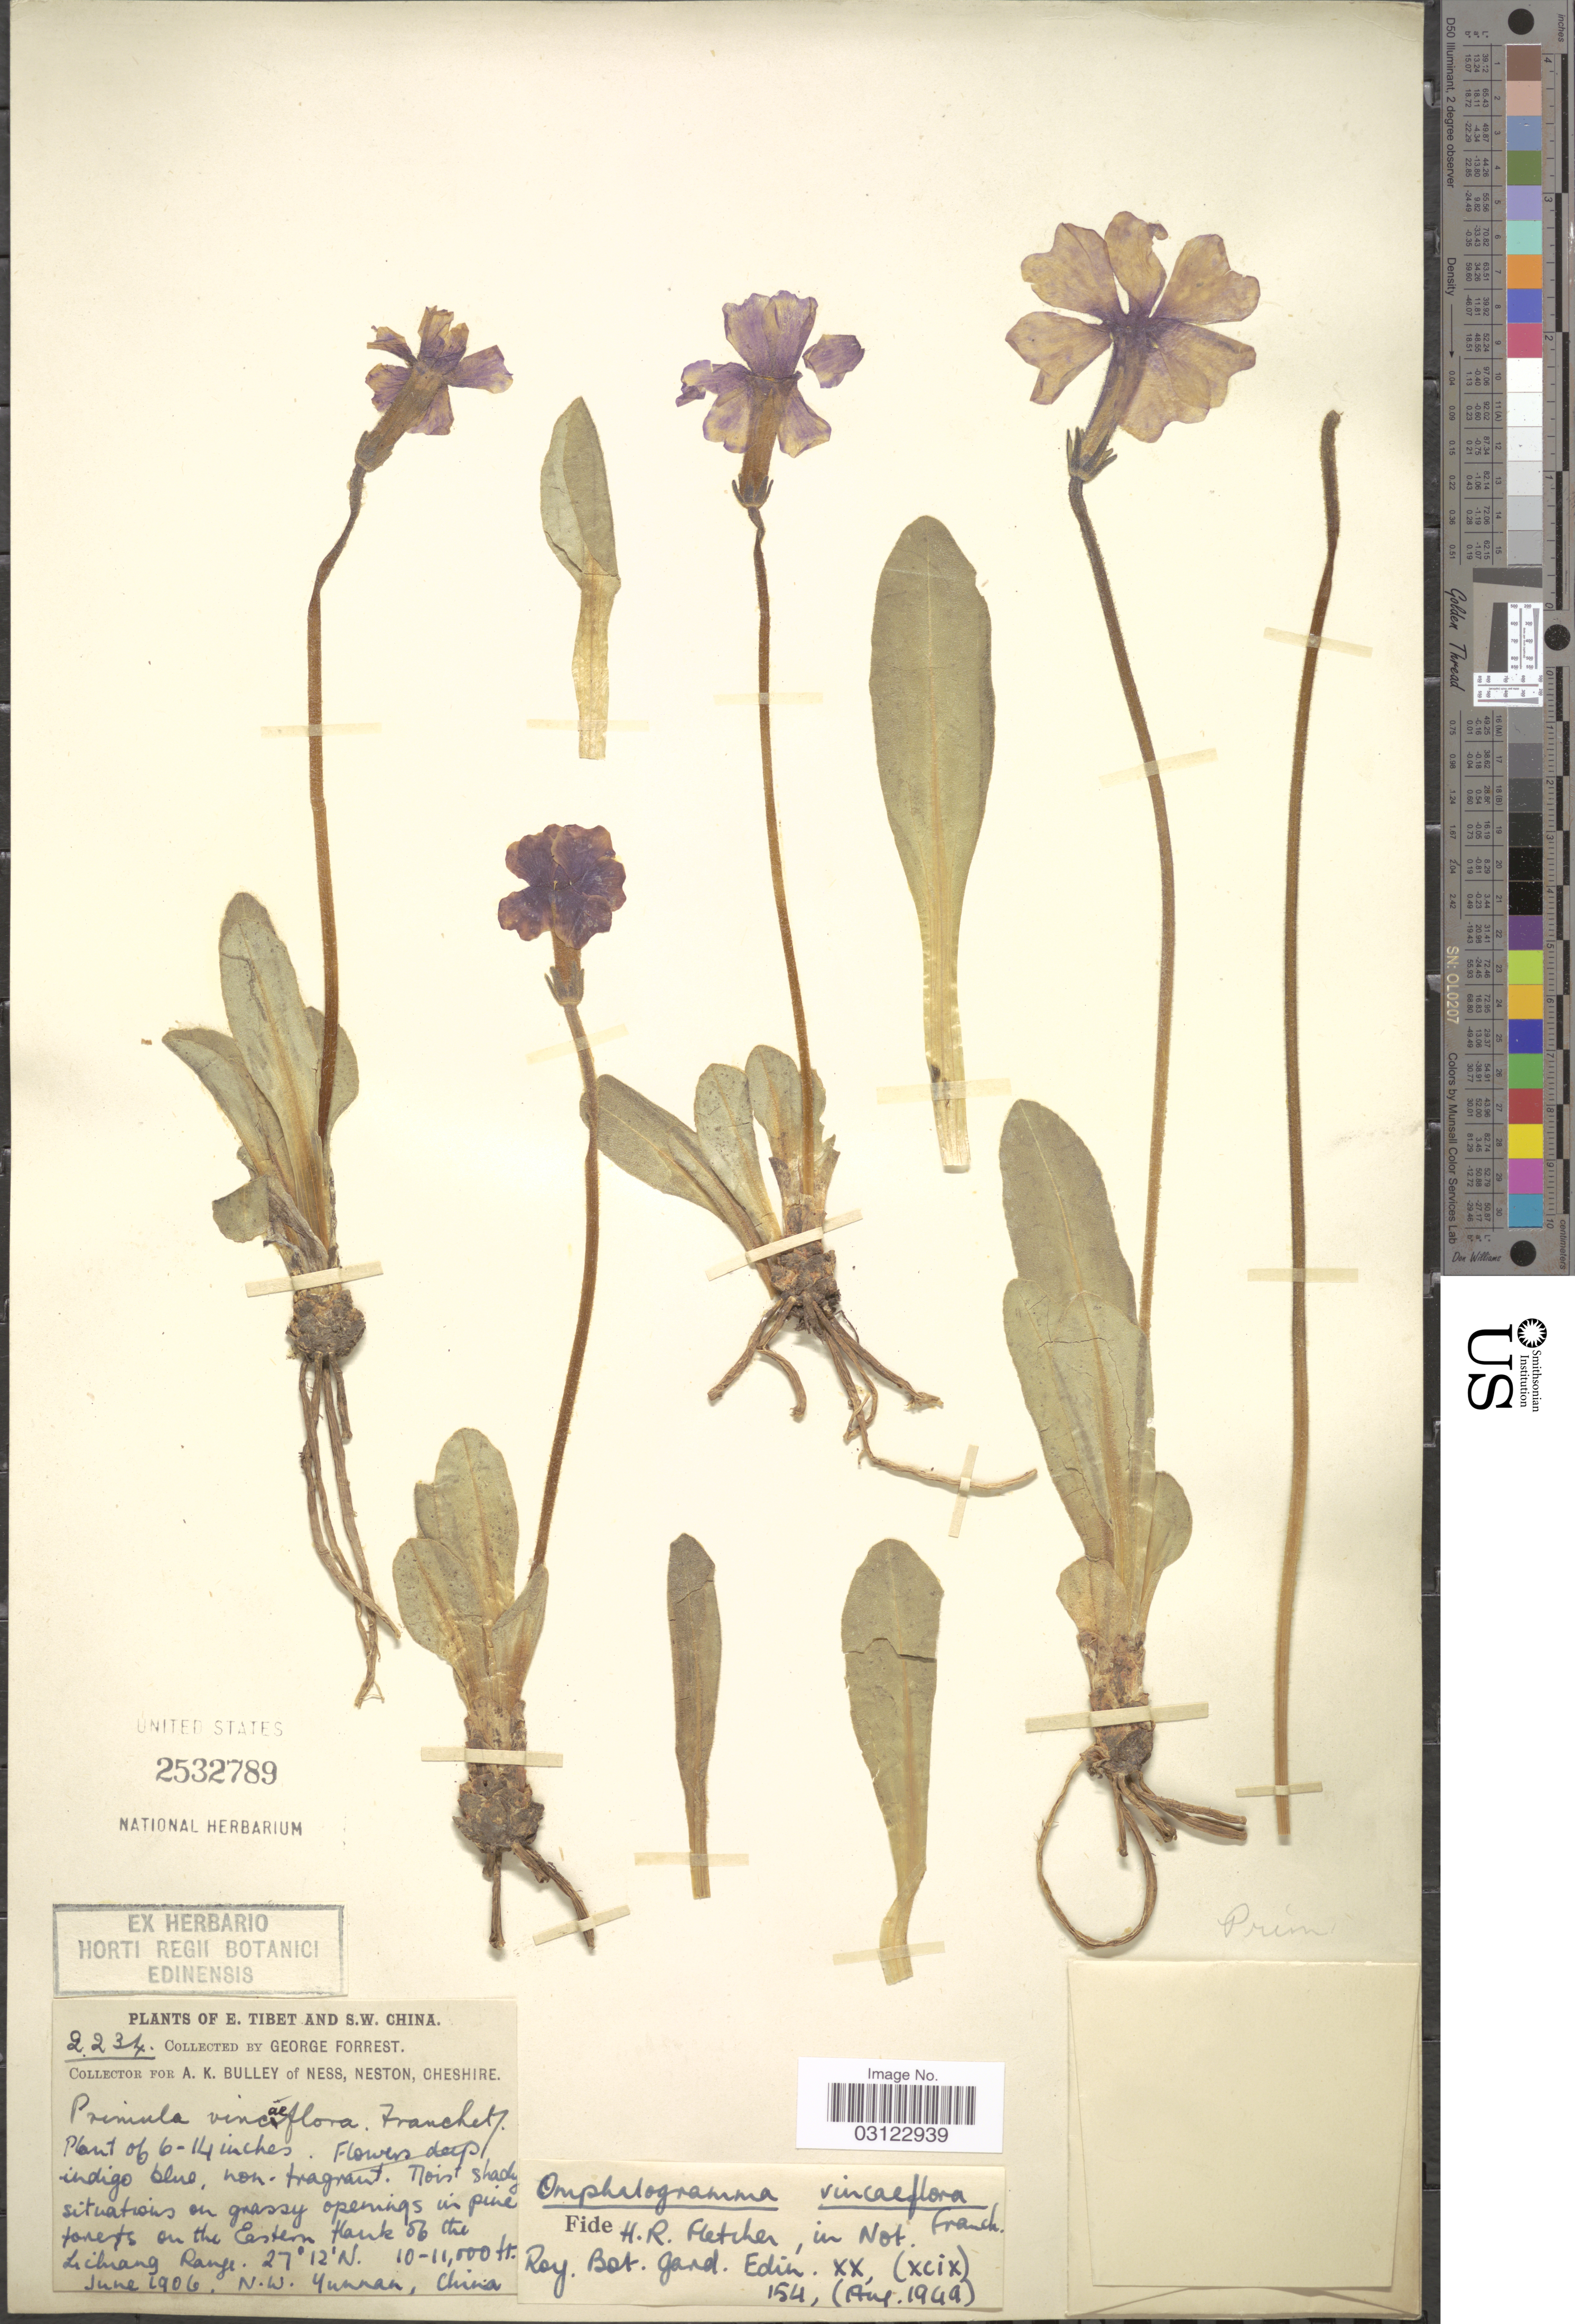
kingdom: Plantae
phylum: Tracheophyta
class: Magnoliopsida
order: Ericales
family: Primulaceae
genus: Omphalogramma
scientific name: Omphalogramma vinciflorum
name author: (Franch.) Franch.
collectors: G. Forrest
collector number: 2234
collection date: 1906-06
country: China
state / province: Xizang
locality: E. Tibet and S.W. China. On grassy openings in pine forests on the Eastern flank of the Lichiang Range. N.W. Yunnan.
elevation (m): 3048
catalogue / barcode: US 2532789